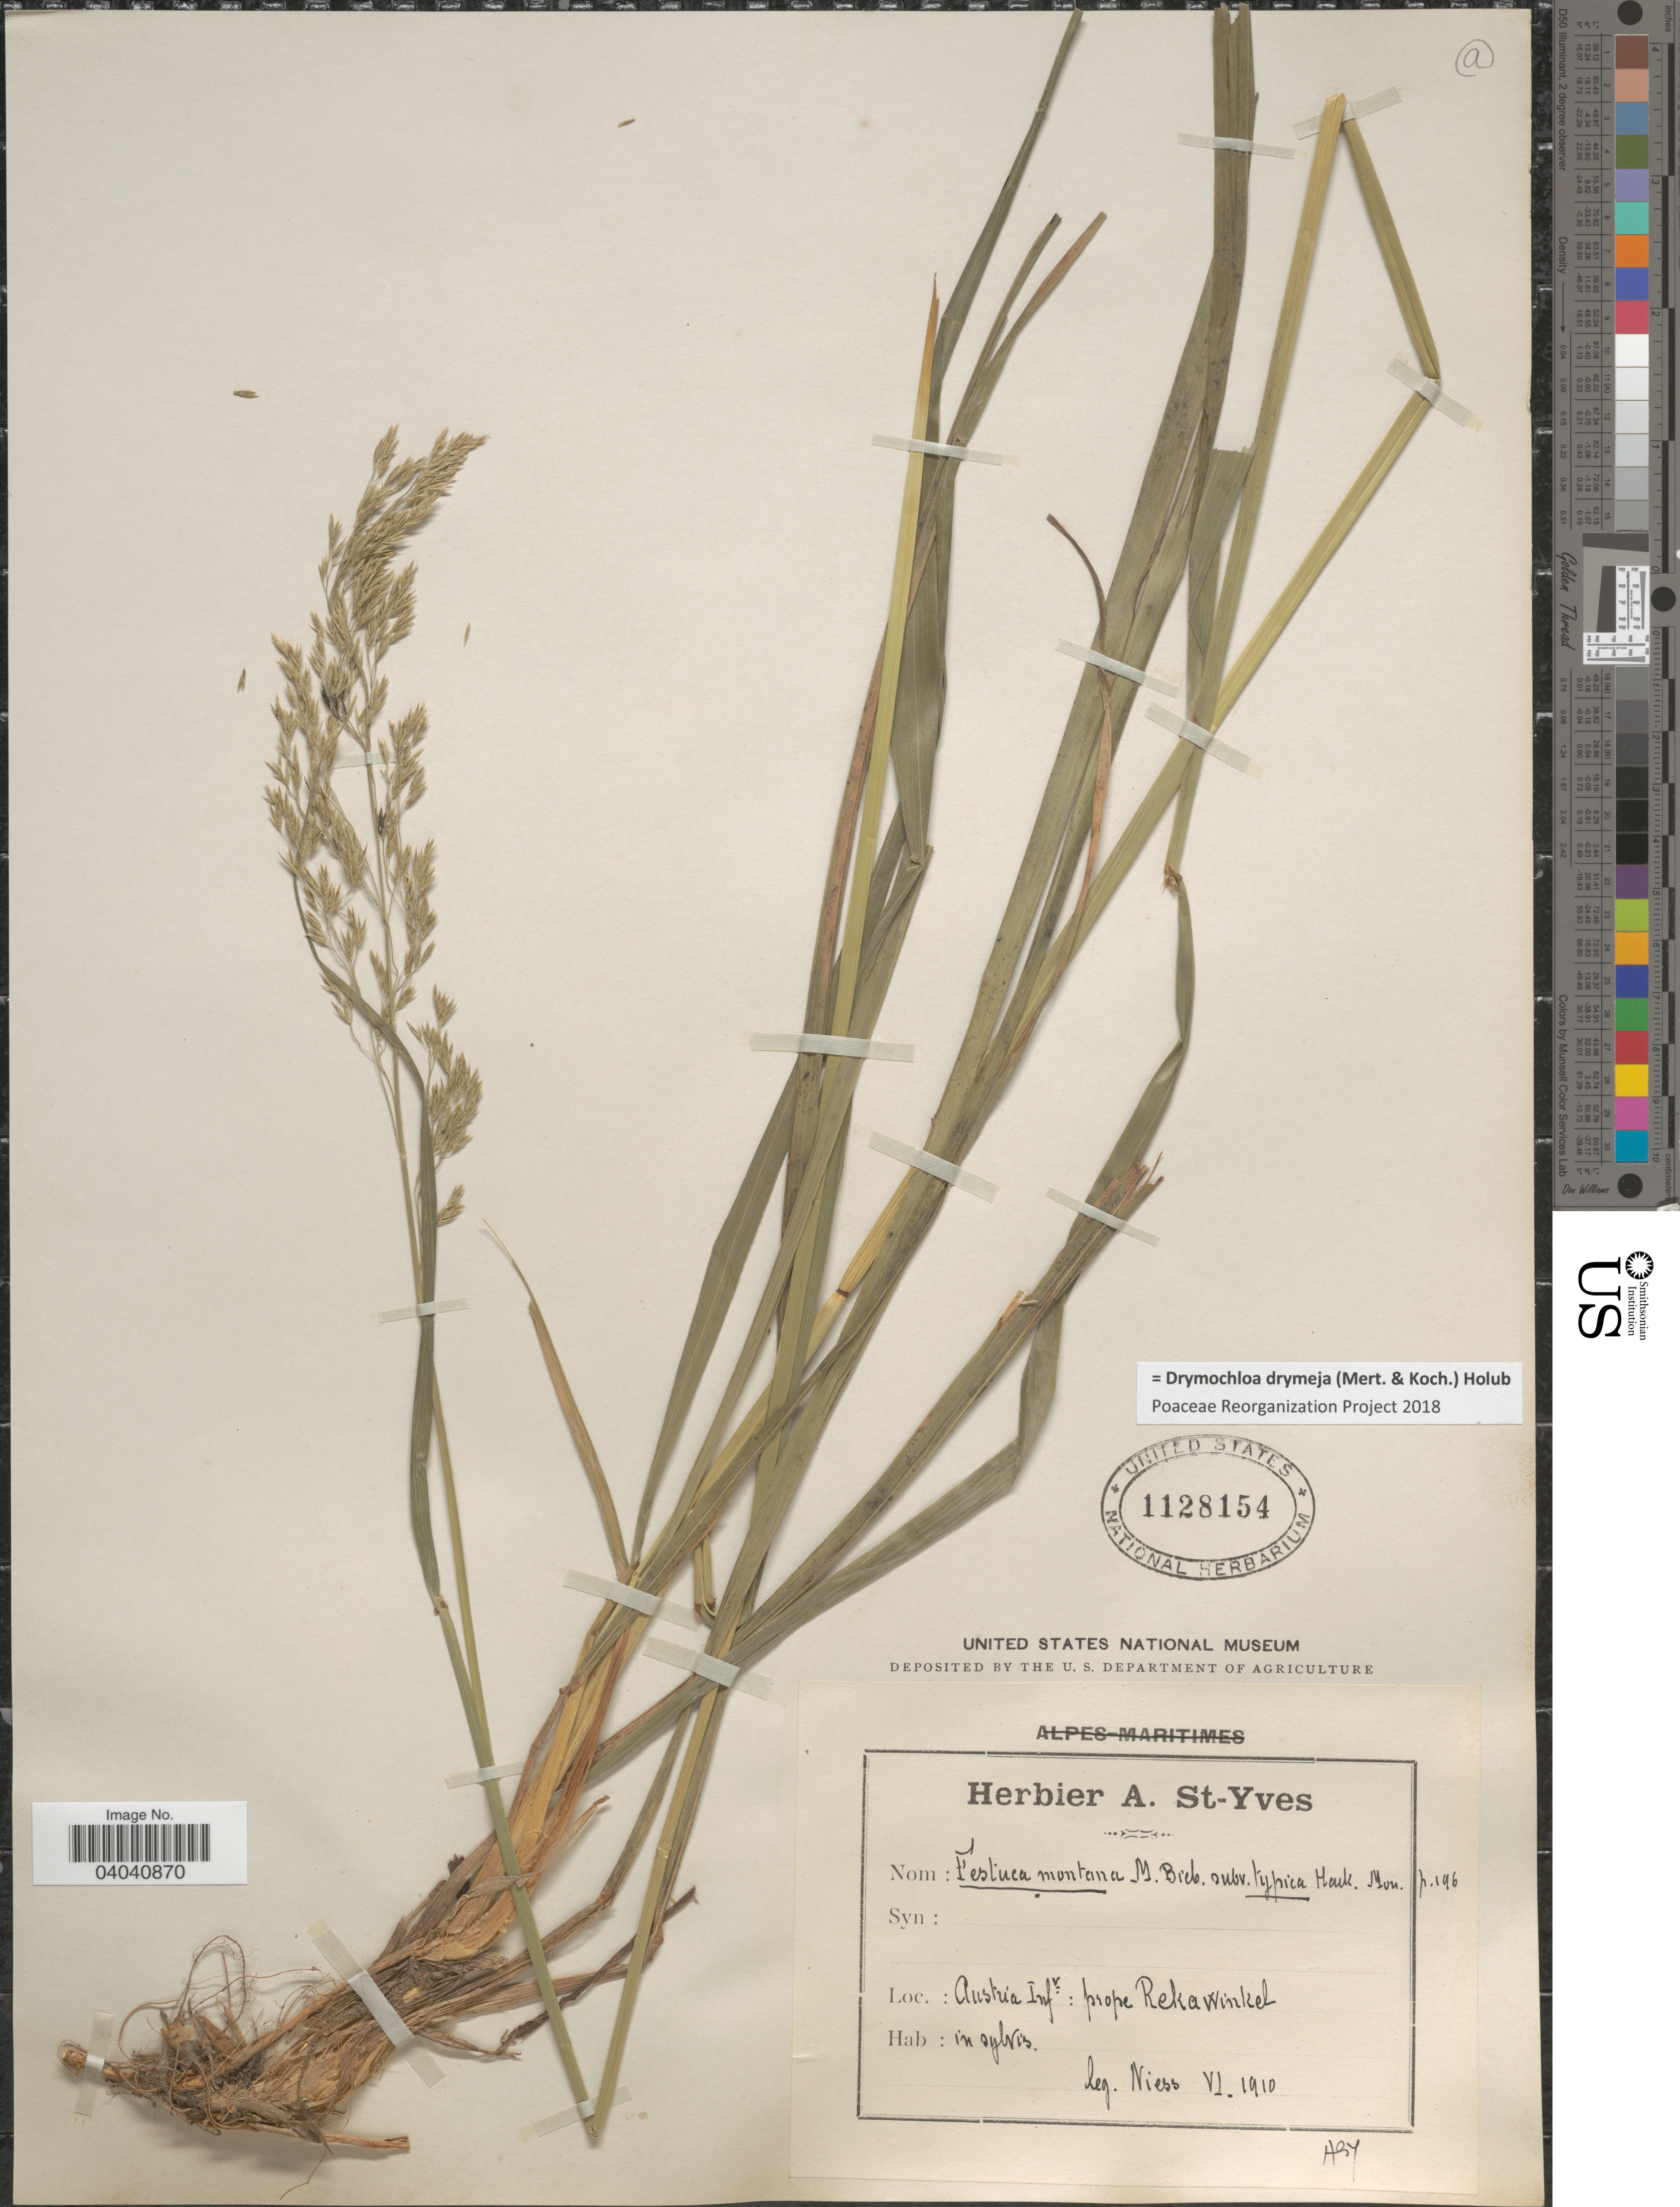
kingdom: Plantae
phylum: Tracheophyta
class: Liliopsida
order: Poales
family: Poaceae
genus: Drymochloa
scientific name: Drymochloa drymeja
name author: (Mert. & W.D.J. Koch) Holub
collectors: Niess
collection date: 1910-06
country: Austria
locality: Austria Infr: prope Rekawinkel.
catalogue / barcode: US 1128154